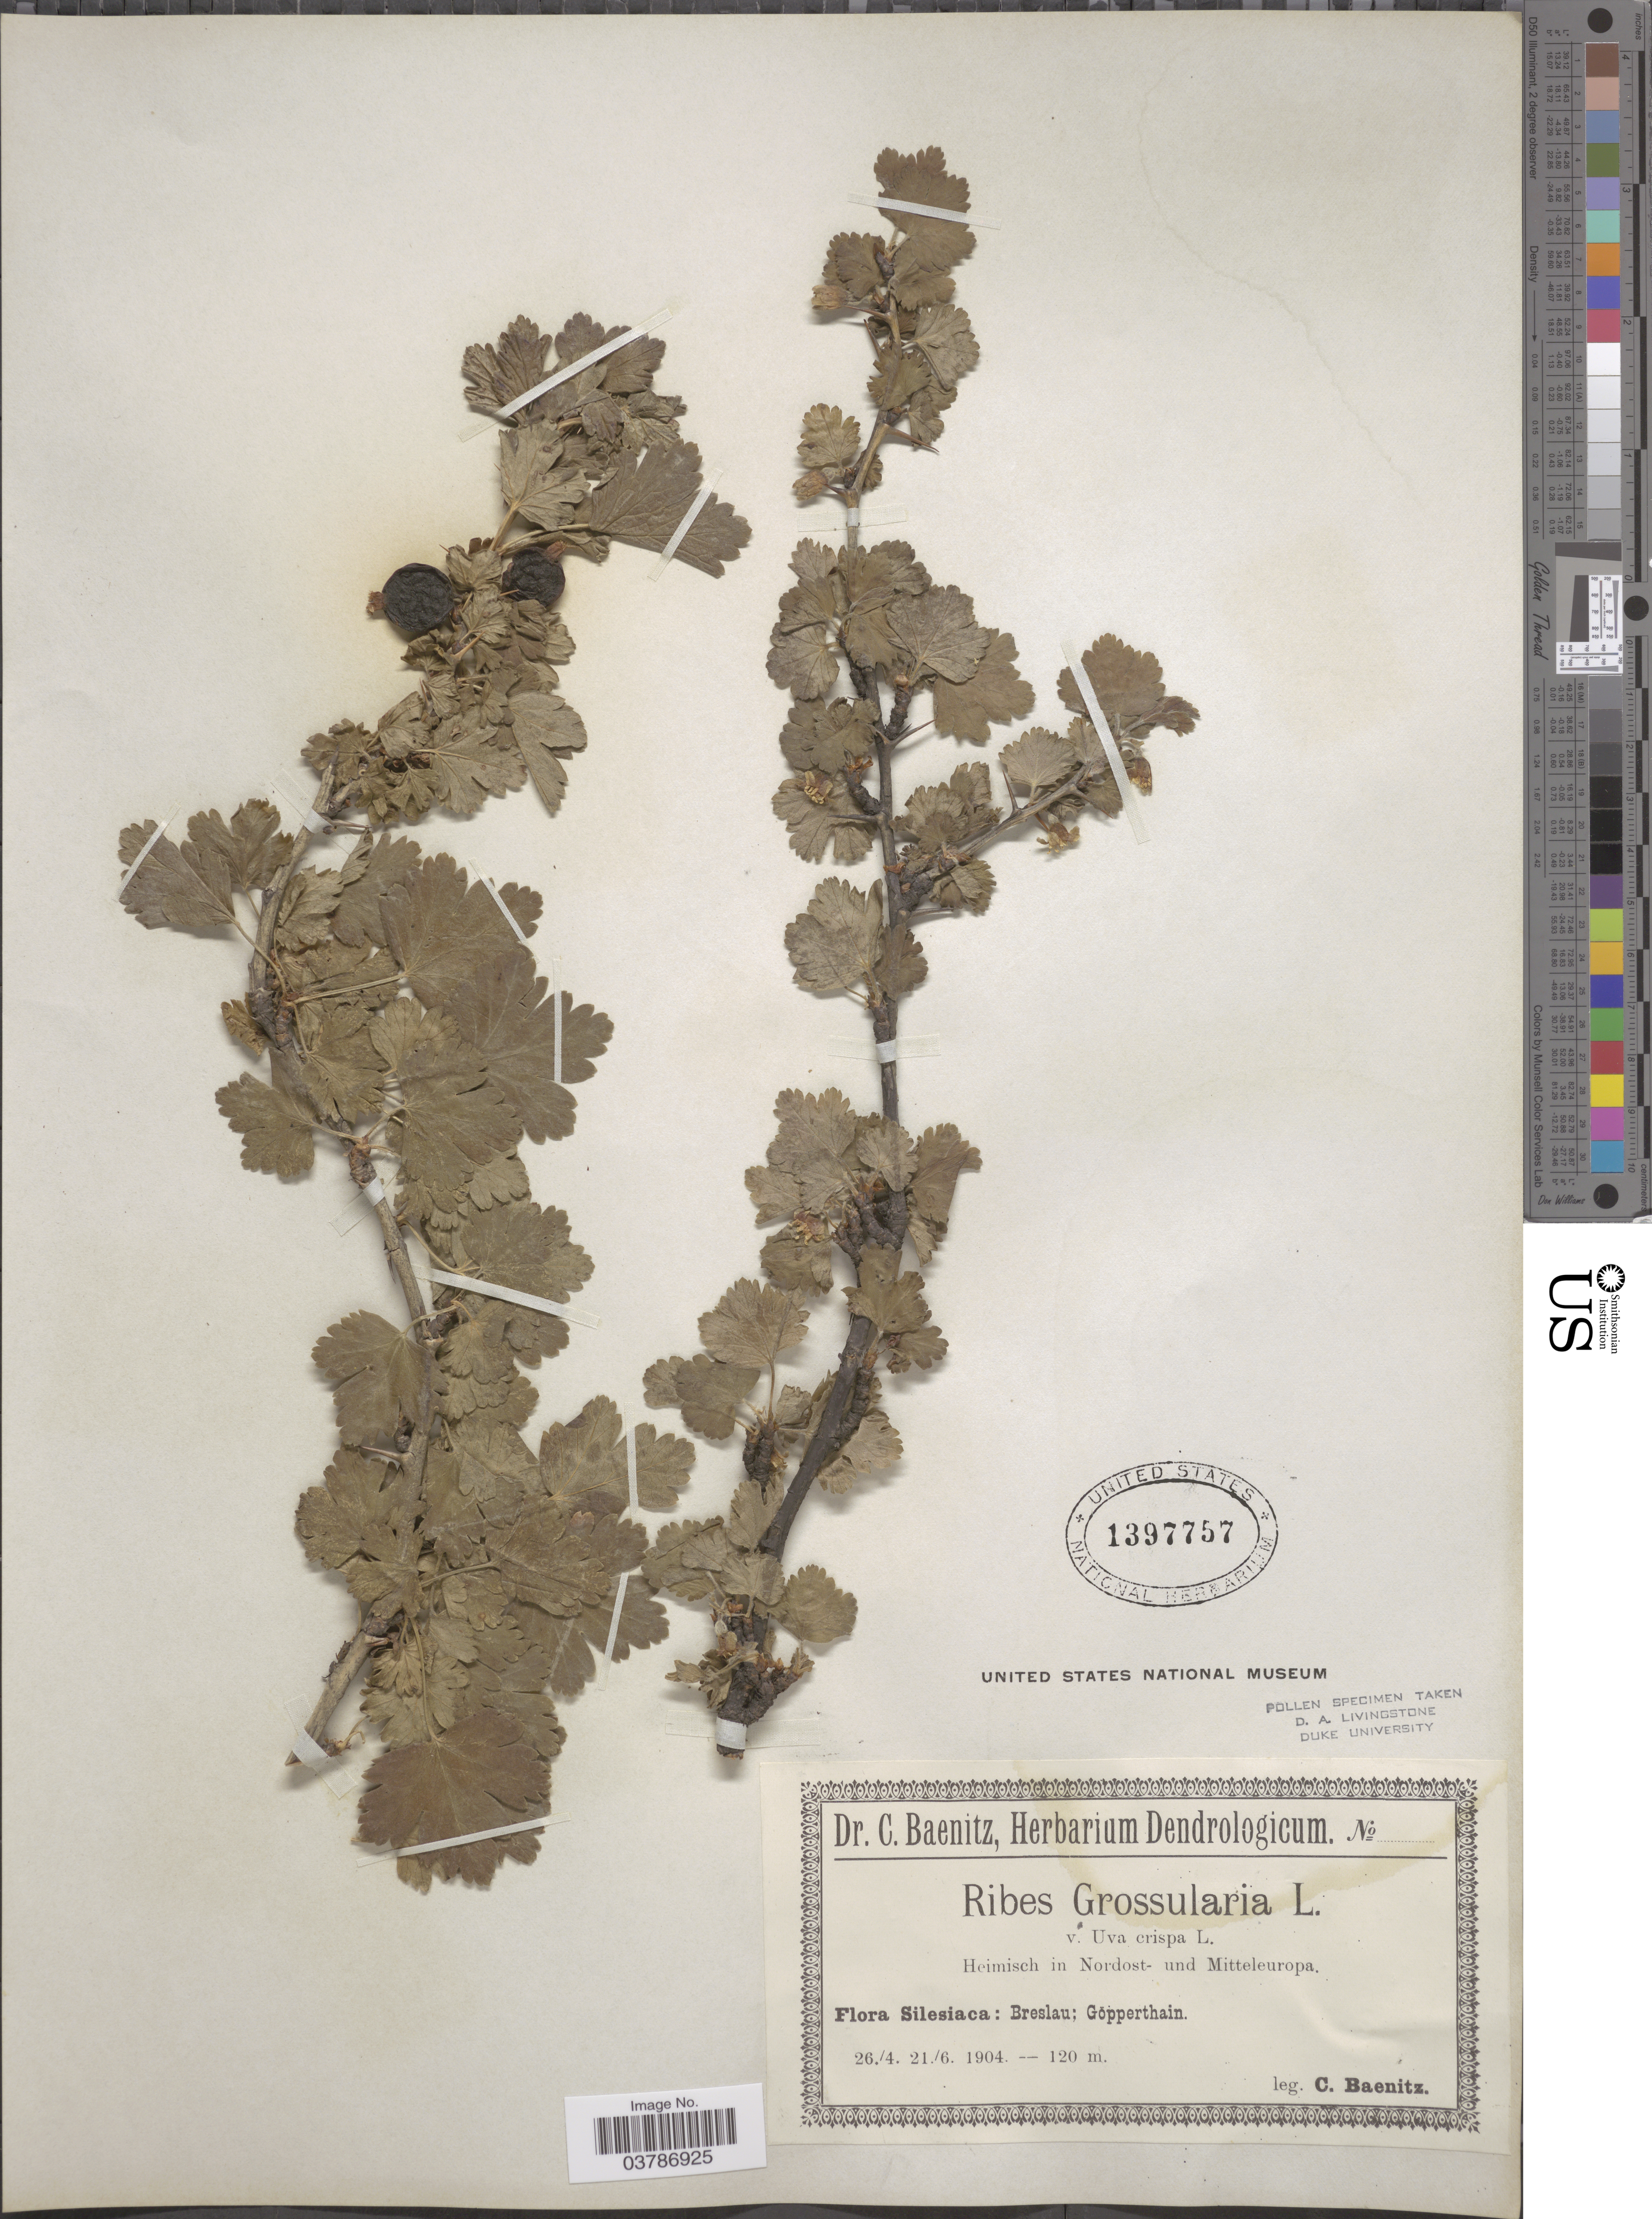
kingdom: Plantae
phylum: Tracheophyta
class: Magnoliopsida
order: Saxifragales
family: Grossulariaceae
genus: Ribes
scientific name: Ribes uva-crispa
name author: L.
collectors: C. G. Baenitz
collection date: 1904-04-26/1904-06-21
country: Poland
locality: Silesiaca: Breslau; Göpperthain.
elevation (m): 120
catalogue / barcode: US 1397757